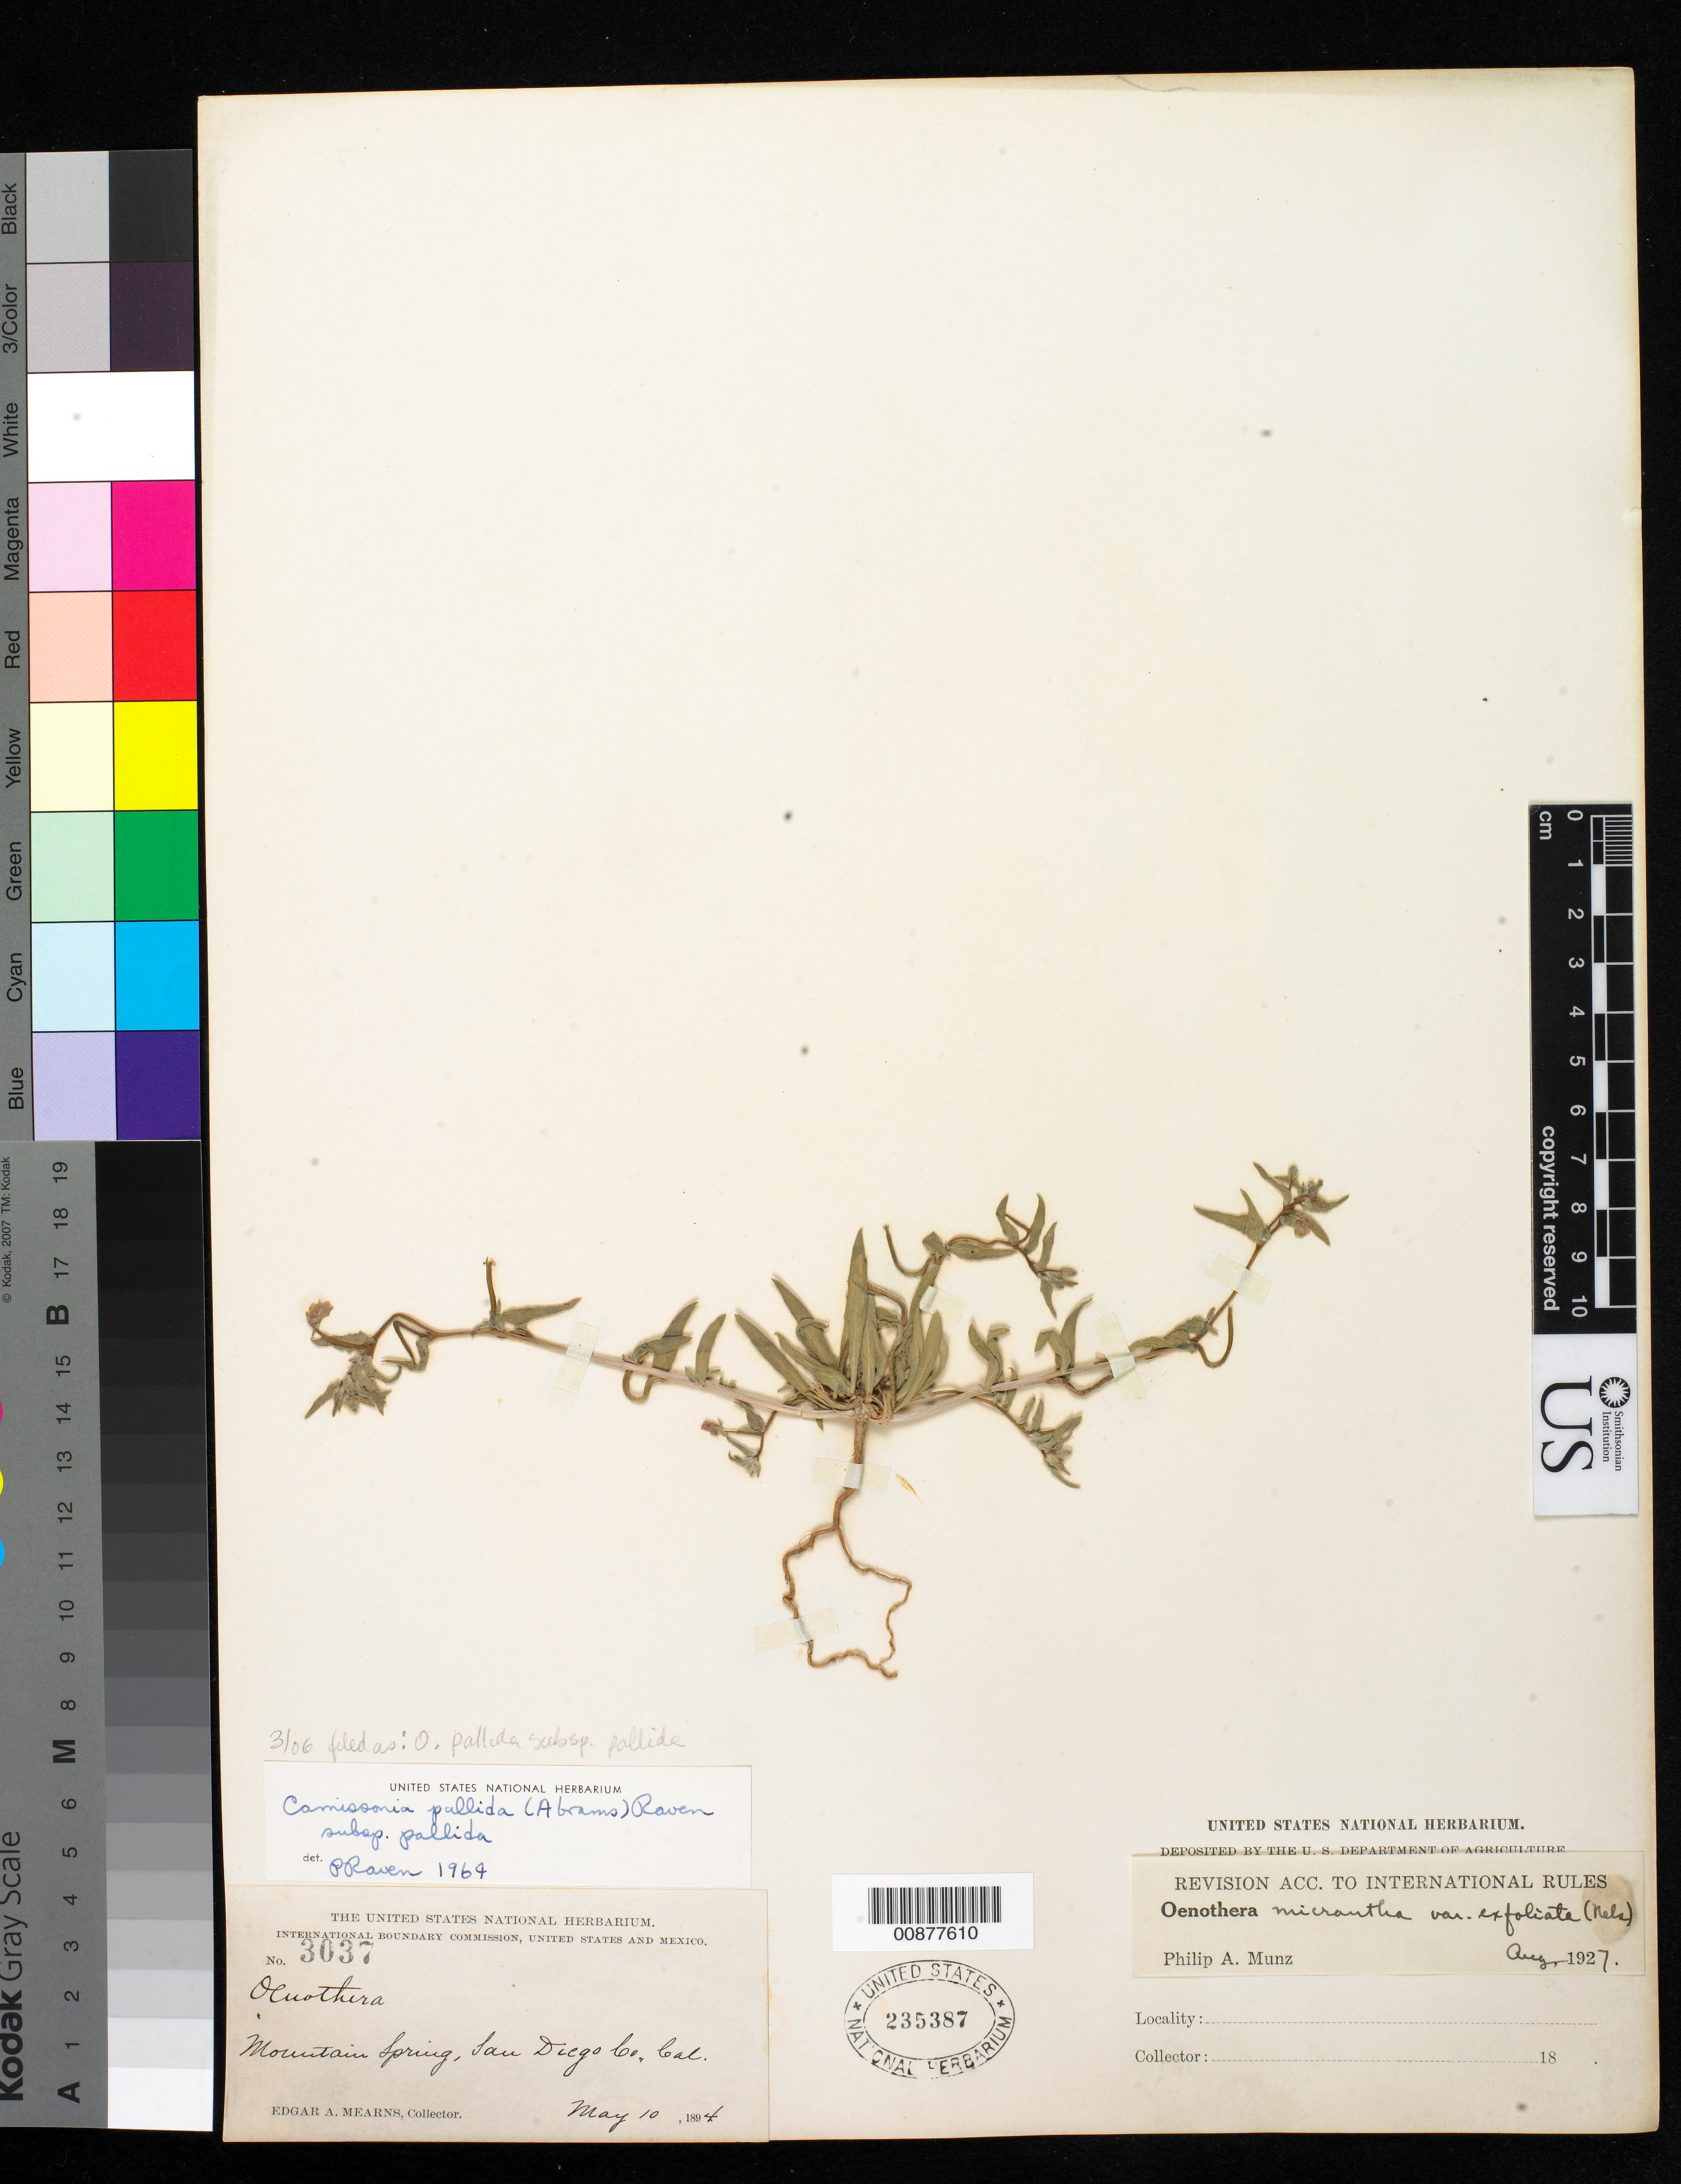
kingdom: Plantae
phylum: Tracheophyta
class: Magnoliopsida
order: Myrtales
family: Onagraceae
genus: Camissoniopsis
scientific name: Camissoniopsis pallida subsp. pallida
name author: (Abrams) W.L. Wagner & Hoch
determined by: Wagner, W. L., (BOT), Smithsonian Institution - National Museum of Natural History (UNITED STATES)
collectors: E. A. Mearns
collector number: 3037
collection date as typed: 10 May 1894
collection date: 1894-05-10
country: United States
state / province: California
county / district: San Diego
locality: Mountain Spring, San Diego County, California.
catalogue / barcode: US 235387